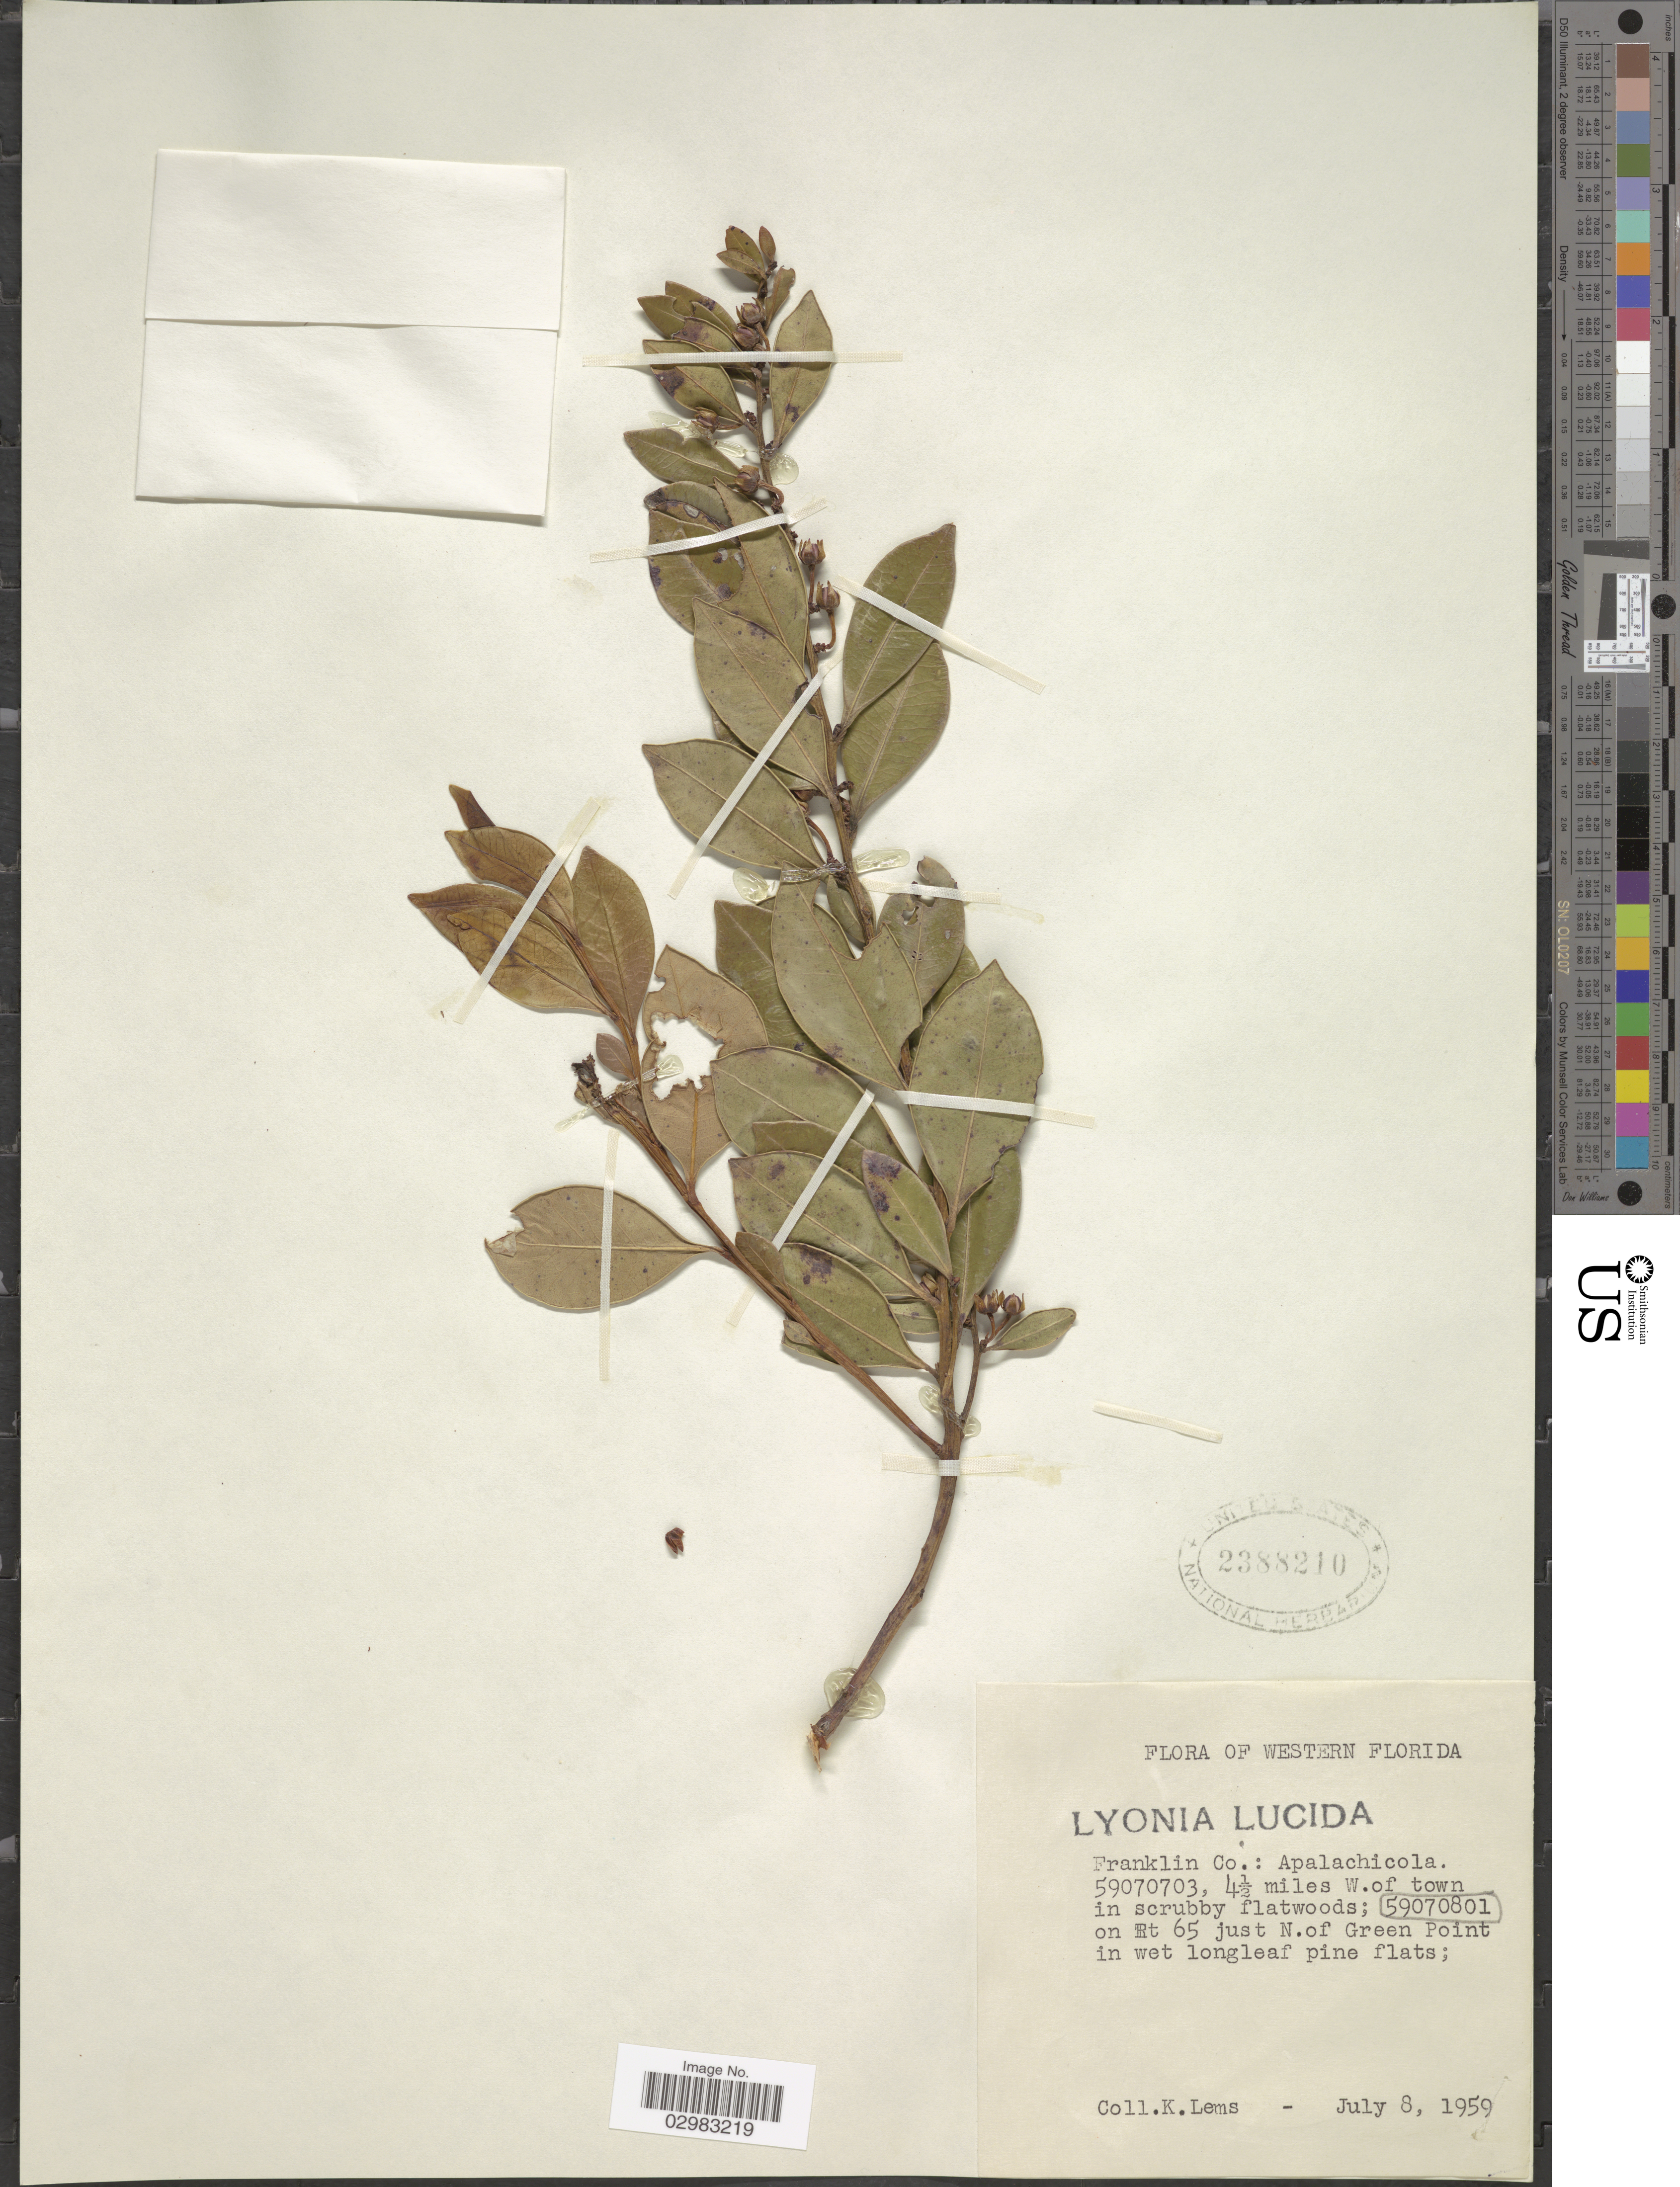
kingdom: Plantae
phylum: Tracheophyta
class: Magnoliopsida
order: Ericales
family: Ericaceae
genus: Lyonia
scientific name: Lyonia lucida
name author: K. Koch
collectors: K. Lems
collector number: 59070801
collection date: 1959-07-08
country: United States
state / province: Florida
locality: Western Florida. Franklin Co.: Apalachicola. 4½ miles W. of town on Rt 65 just N. of Green Point.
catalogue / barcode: US 2388210